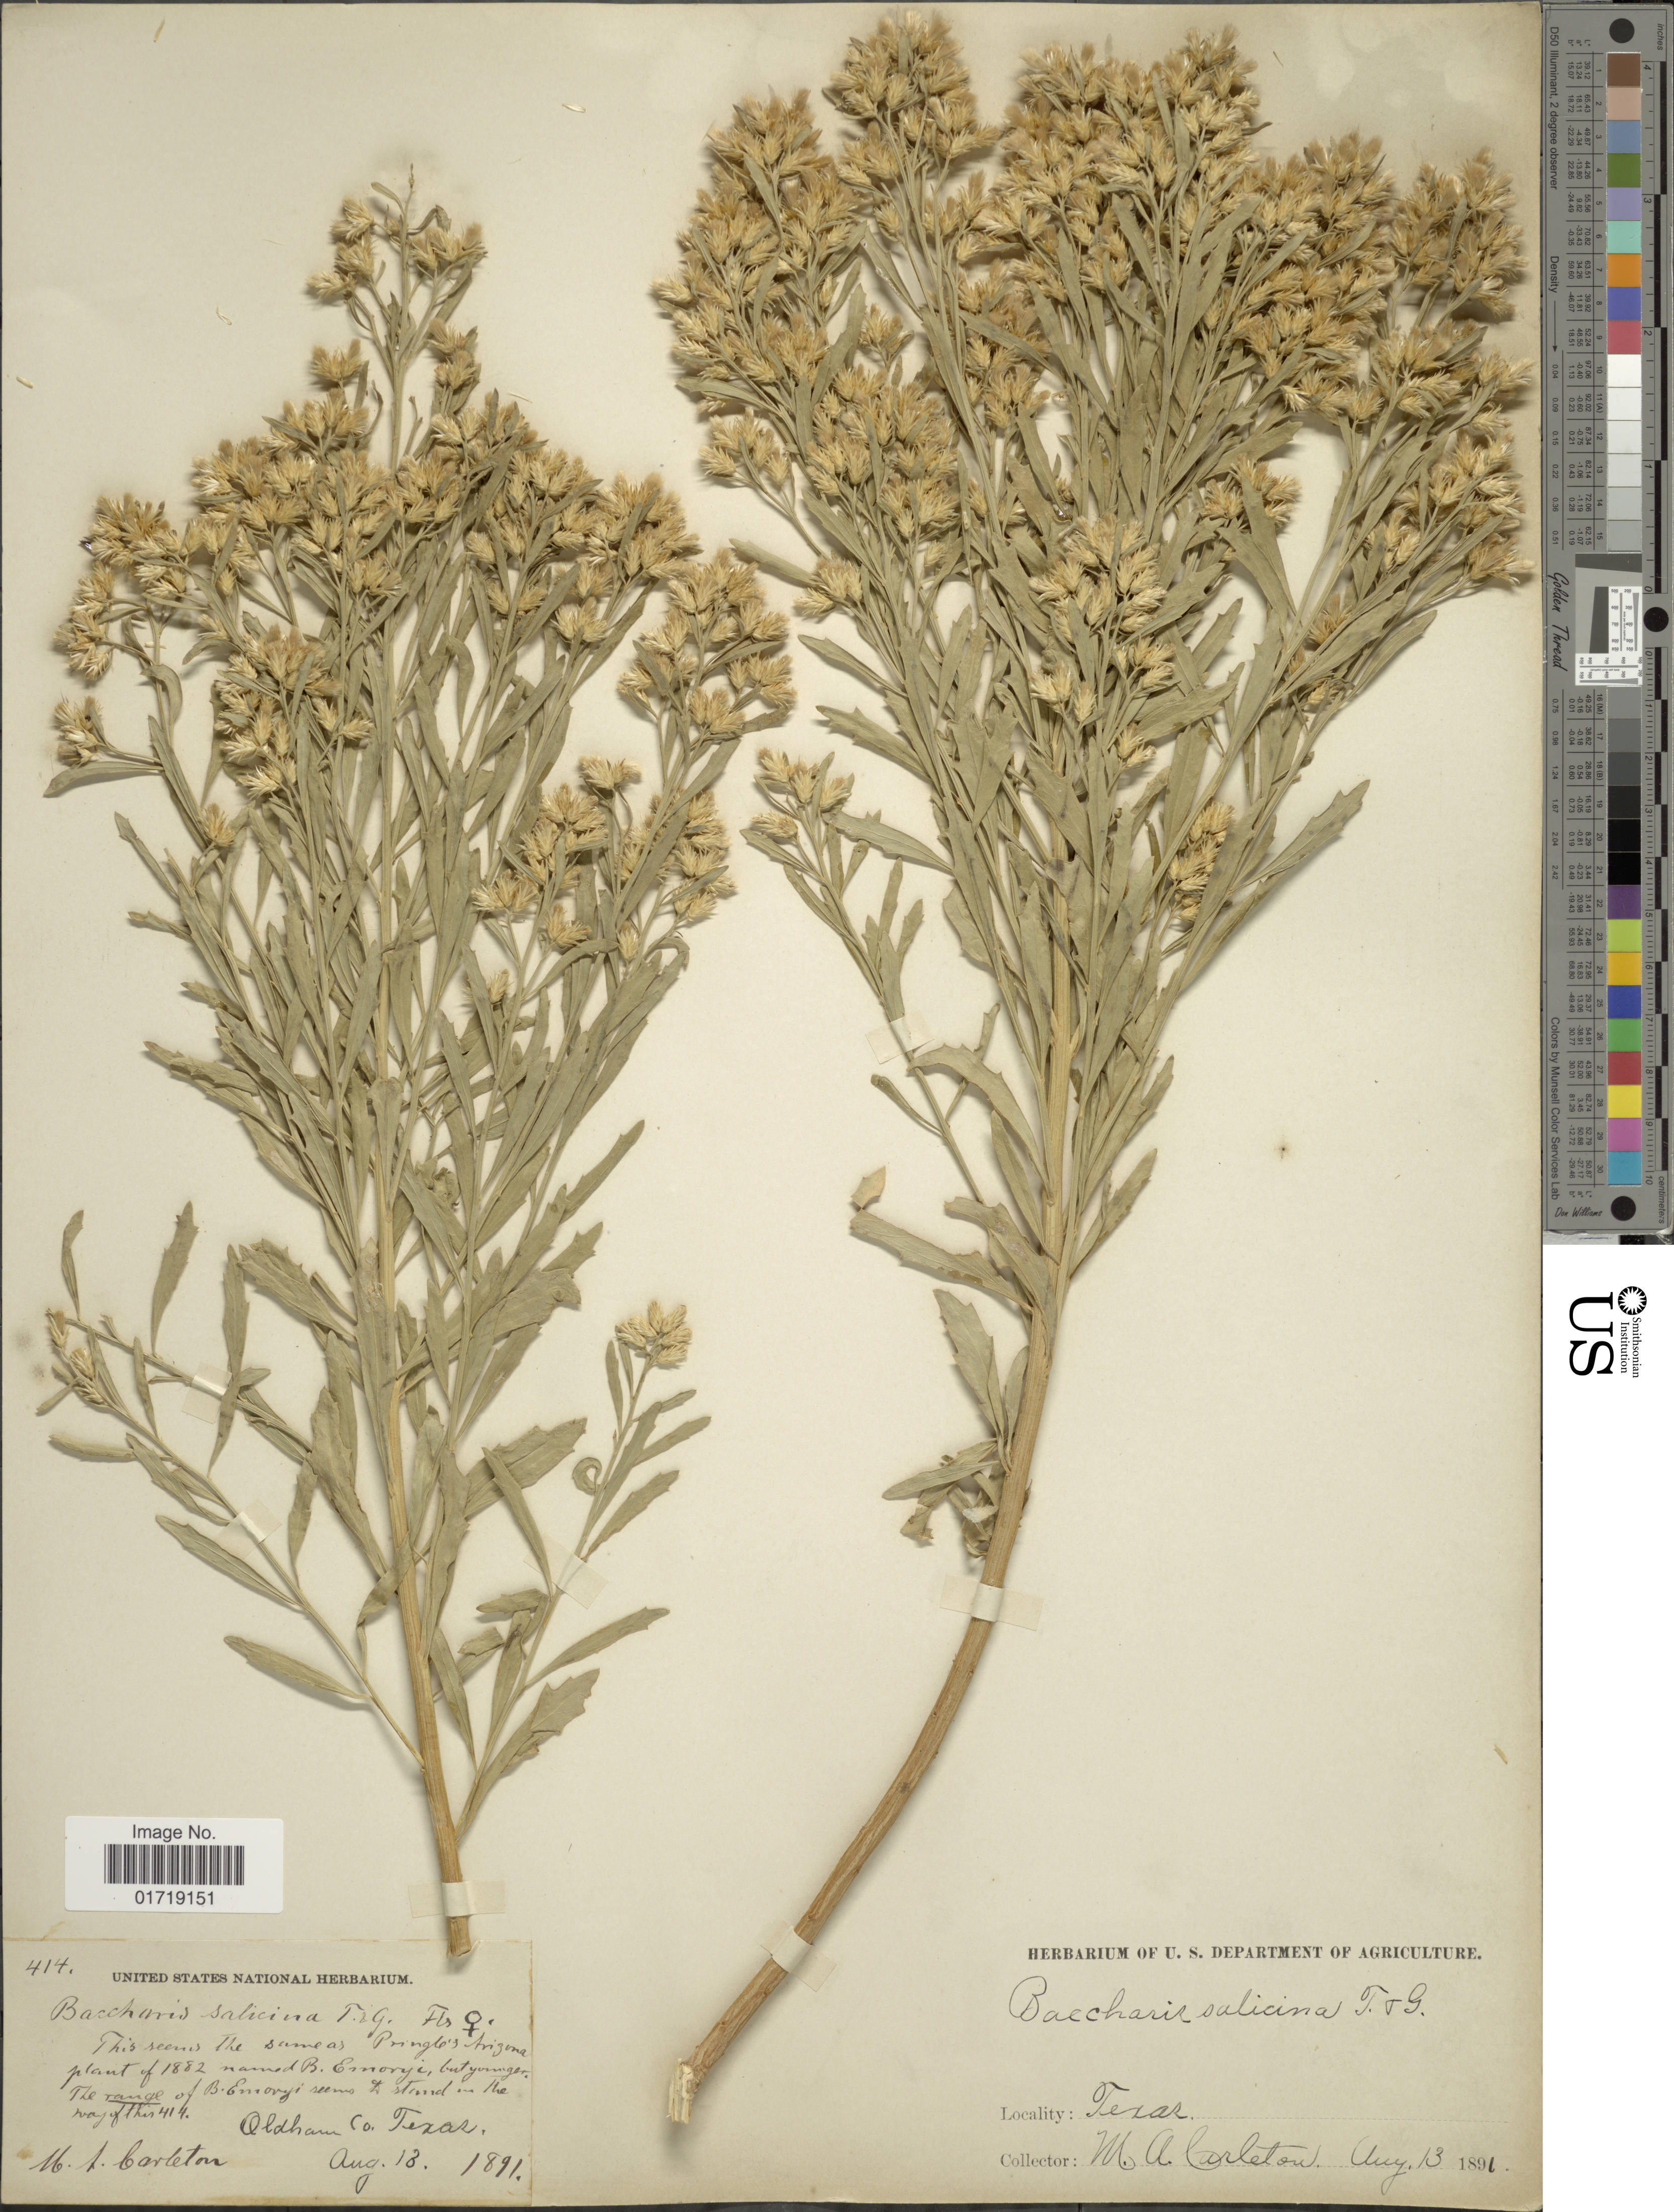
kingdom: Plantae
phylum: Tracheophyta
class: Magnoliopsida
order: Asterales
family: Asteraceae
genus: Baccharis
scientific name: Baccharis salicina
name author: Torr. & A. Gray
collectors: M. A. Carleton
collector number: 414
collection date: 1891-08-13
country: United States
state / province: Texas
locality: Oldham Co.